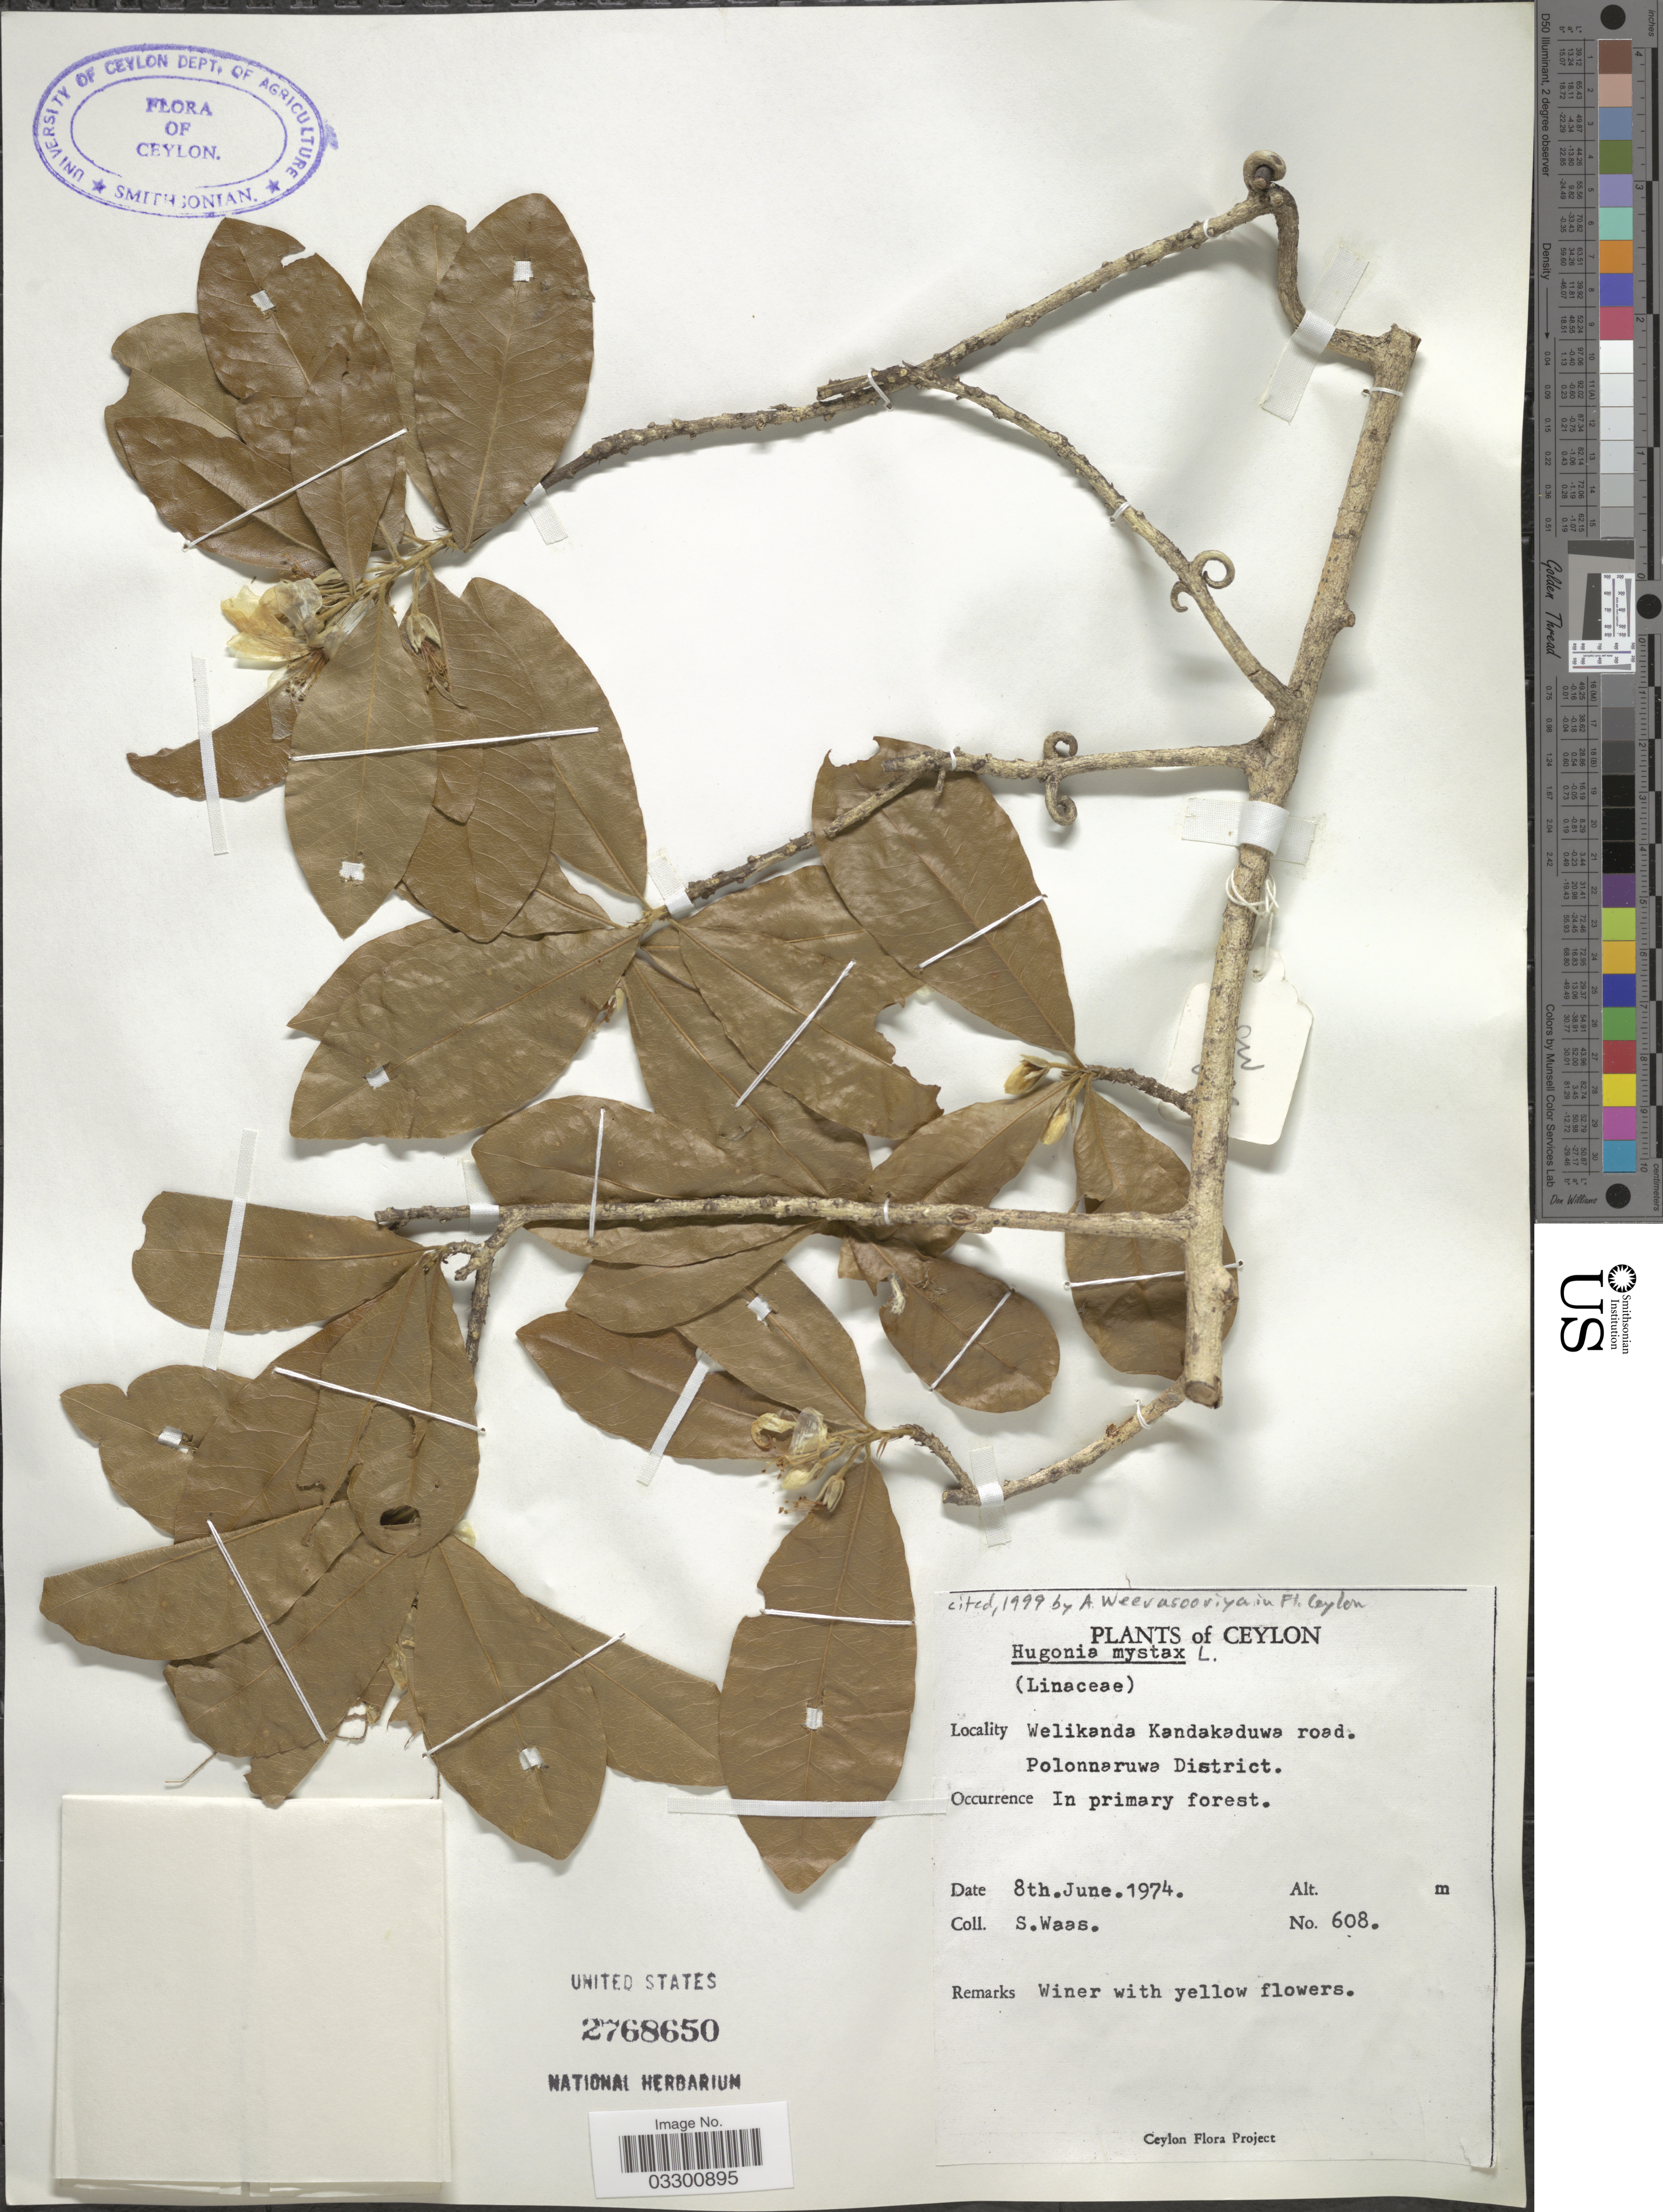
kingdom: Plantae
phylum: Tracheophyta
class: Magnoliopsida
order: Malpighiales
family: Linaceae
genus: Hugonia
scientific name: Hugonia mystax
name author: L.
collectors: S. Waas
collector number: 608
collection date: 1974-06-08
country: Sri Lanka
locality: Ceylon, Welikanda Kandakaduwa road. Polonnaruwa District.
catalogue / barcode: US 2768650